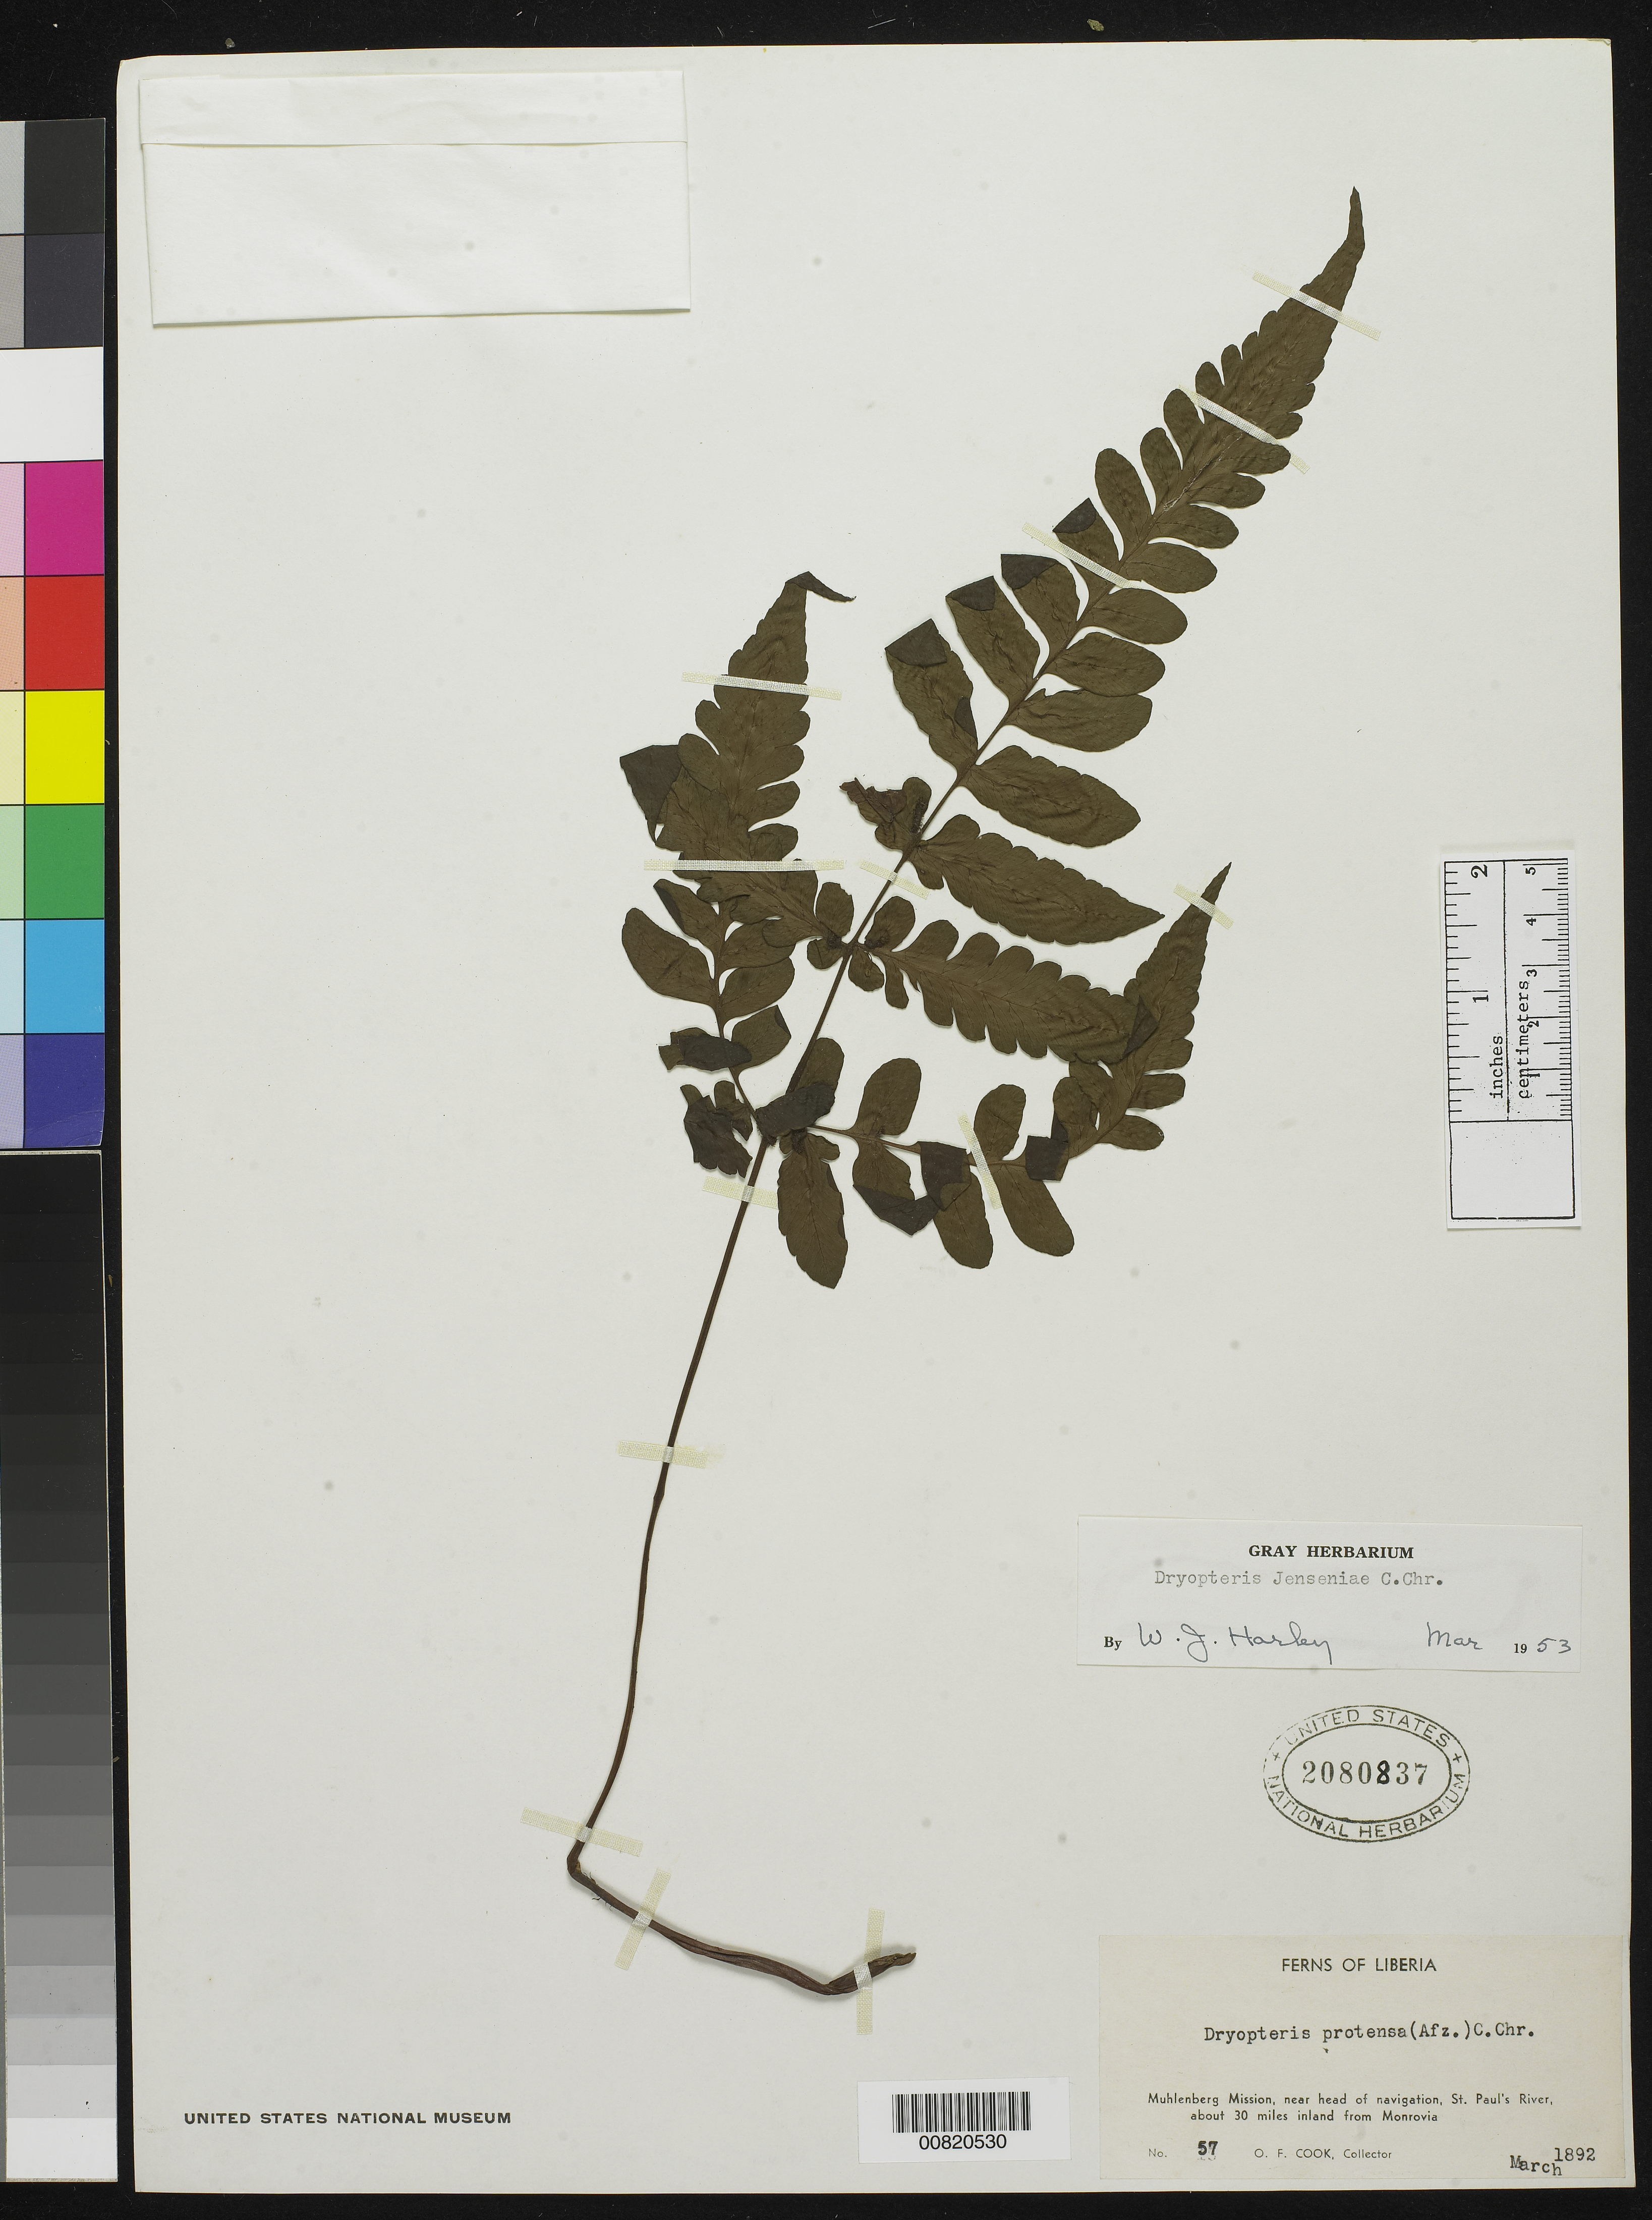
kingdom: Plantae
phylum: Tracheophyta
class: Polypodiopsida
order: Polypodiales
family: Tectariaceae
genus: Triplophyllum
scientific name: Triplophyllum jenseniae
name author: (C. Chr.)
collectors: O. F. Cook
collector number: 57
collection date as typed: Mar 1892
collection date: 1892-03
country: Liberia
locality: Muhlenberg Mission, near head of navigation, St. Paul's River, about 30 miles inland from Monrovia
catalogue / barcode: US 2080837